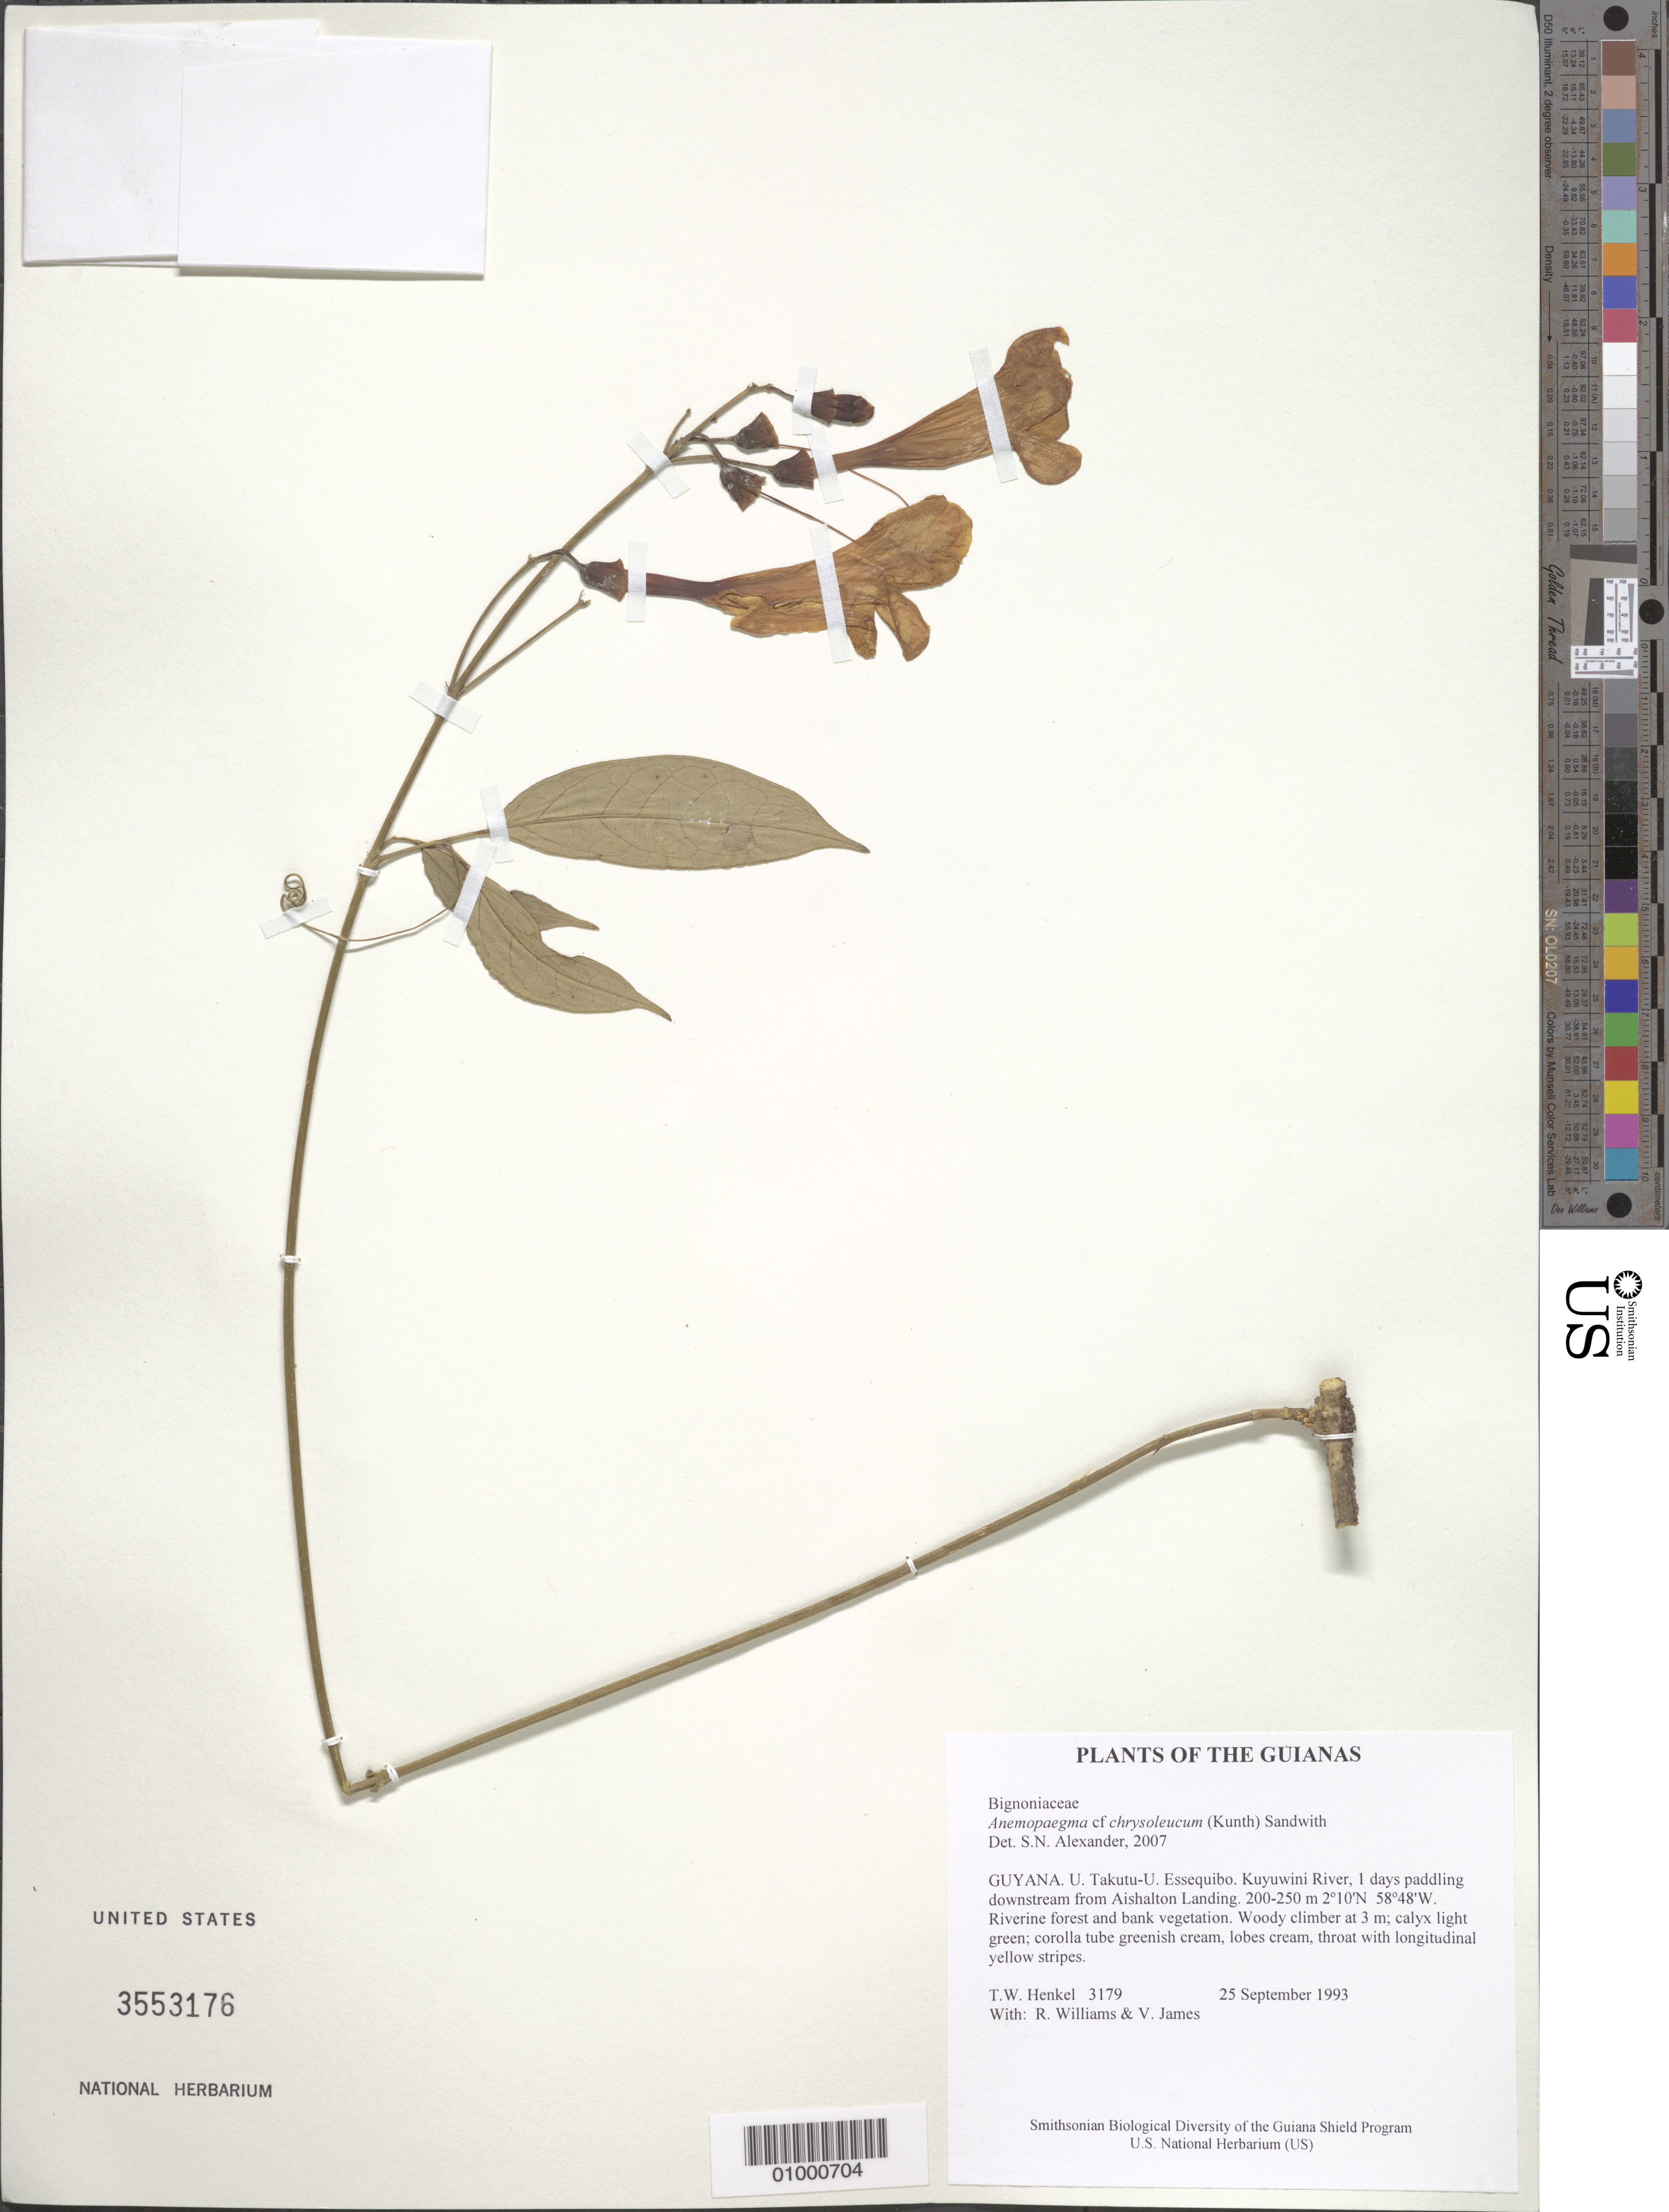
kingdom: Plantae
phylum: Tracheophyta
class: Magnoliopsida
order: Lamiales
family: Bignoniaceae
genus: Anemopaegma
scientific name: Anemopaegma chrysoleucum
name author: (Kunth) Sandwith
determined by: Alexander, S. N.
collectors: T. Henkel, R. Williams & V. James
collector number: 3179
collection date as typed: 25 September 1993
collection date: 1993-09-25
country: Guyana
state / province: U. Takutu-U. Essequibo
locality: Kuyuwini River, 1 days paddling downstream from Aishalton Landing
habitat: Riverine forest and bank vegetation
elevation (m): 200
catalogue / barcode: US 3553176